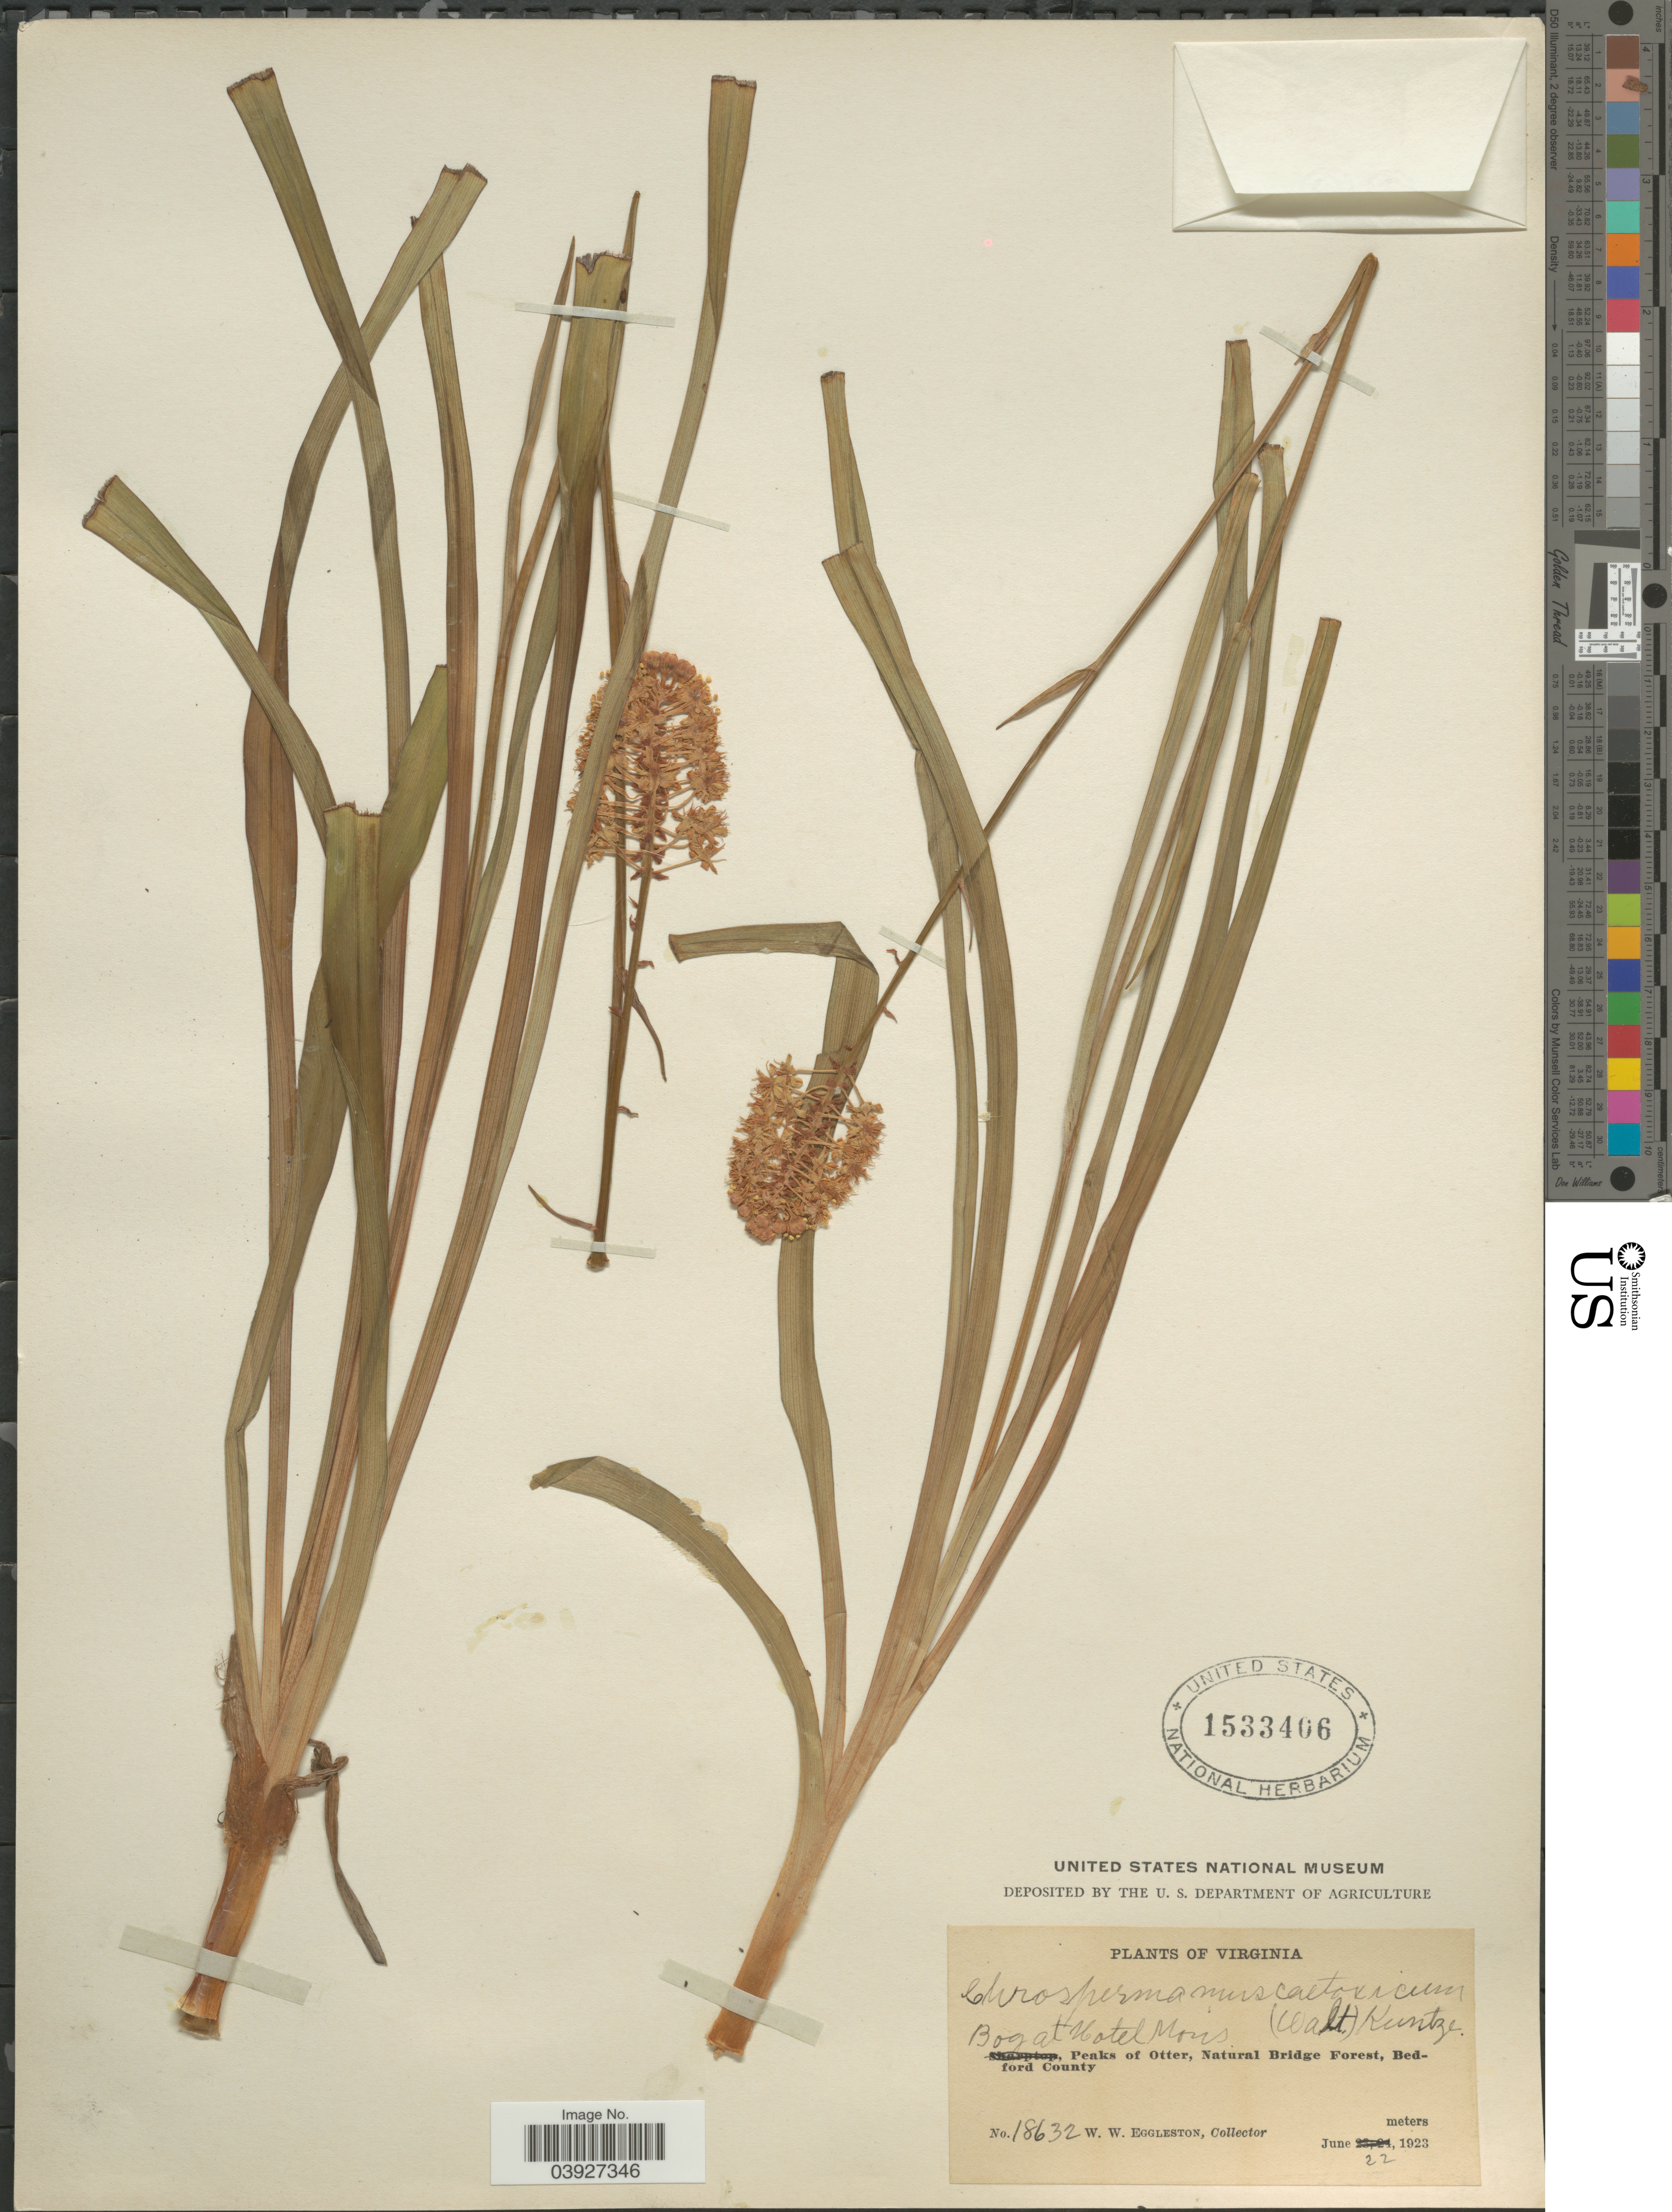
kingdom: Plantae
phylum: Tracheophyta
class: Liliopsida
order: Liliales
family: Melanthiaceae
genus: Amianthium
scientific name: Amianthium muscitoxicum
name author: (Walter) A. Gray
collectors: W. W. Eggleston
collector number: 18632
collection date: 1923-06-22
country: United States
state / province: Virginia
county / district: Bedford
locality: Bog at Hotel Mons. Peaks of Otter, Natural Bridge Forest, Bedford County.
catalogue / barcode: US 1533406